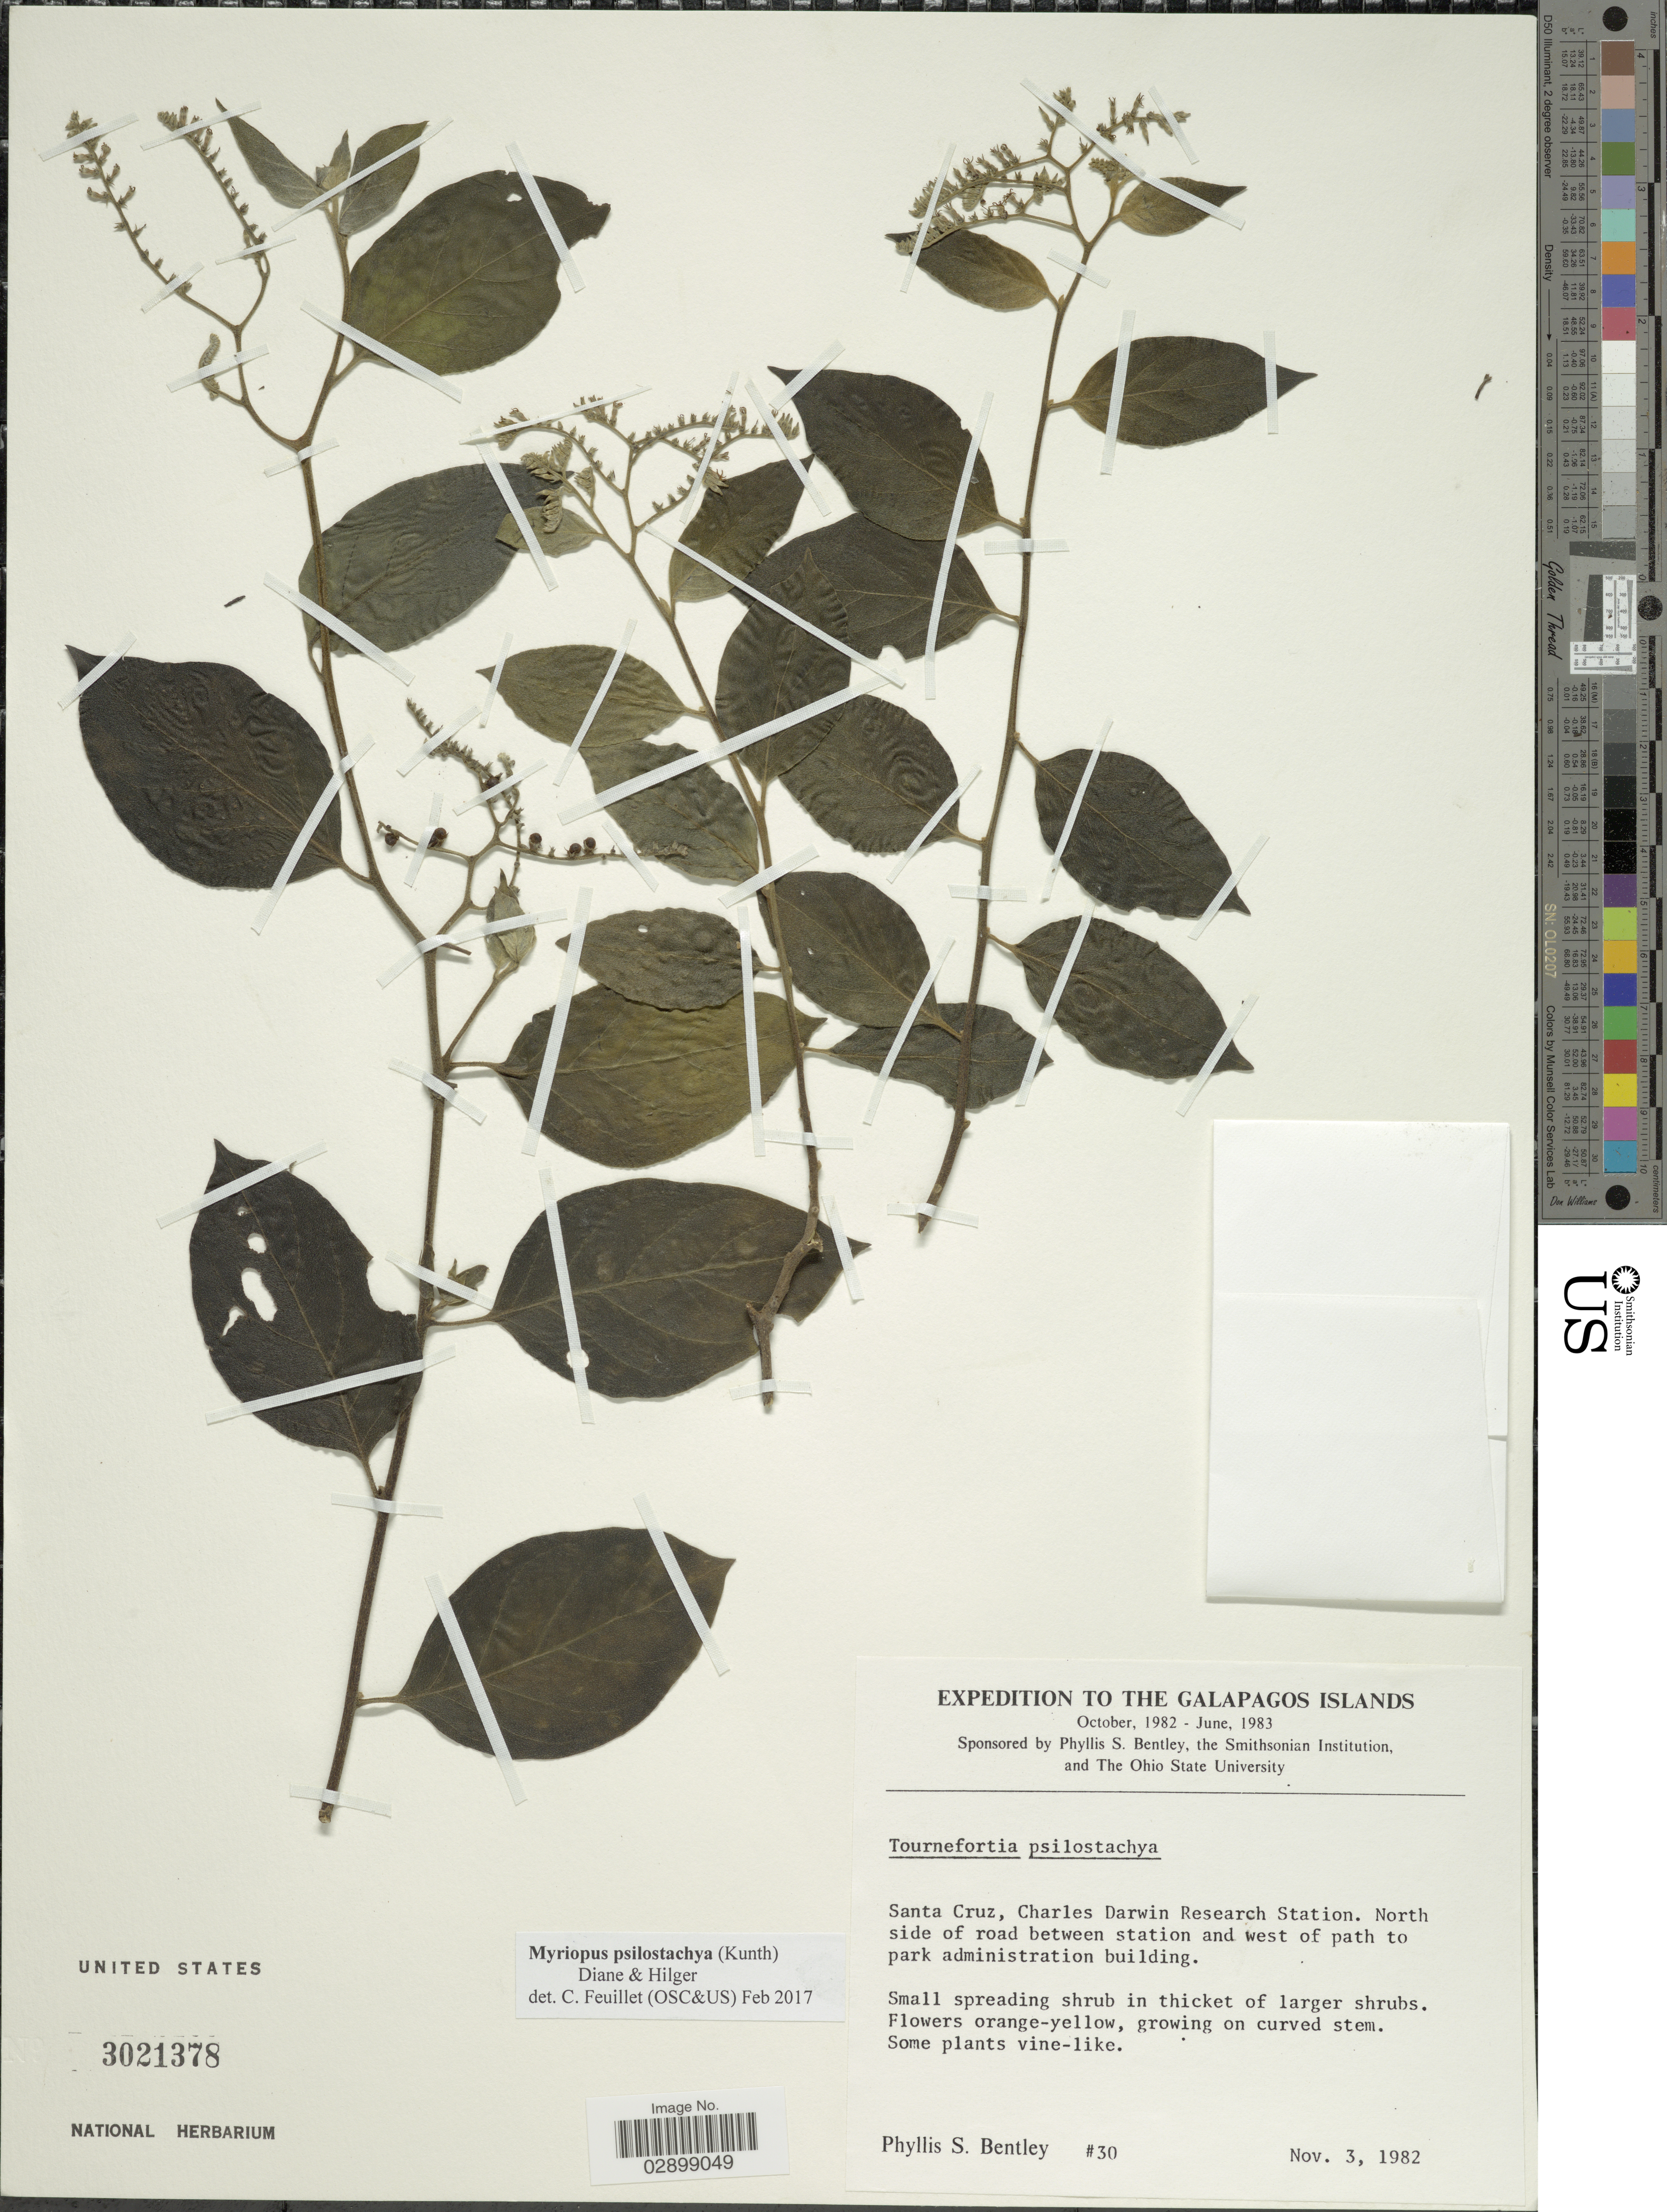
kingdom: Plantae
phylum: Tracheophyta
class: Magnoliopsida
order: Boraginales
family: Heliotropiaceae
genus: Myriopus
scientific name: Myriopus psilostachya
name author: (Kunth) Diane & Hilger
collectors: P. S. Bentley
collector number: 30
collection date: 1982-11-03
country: Ecuador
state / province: Colón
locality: Galapagos Islands. Santa Cruz, Charles Darwin Research Station. North side of road between station and west of path to park administration building.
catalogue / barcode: US 3021378